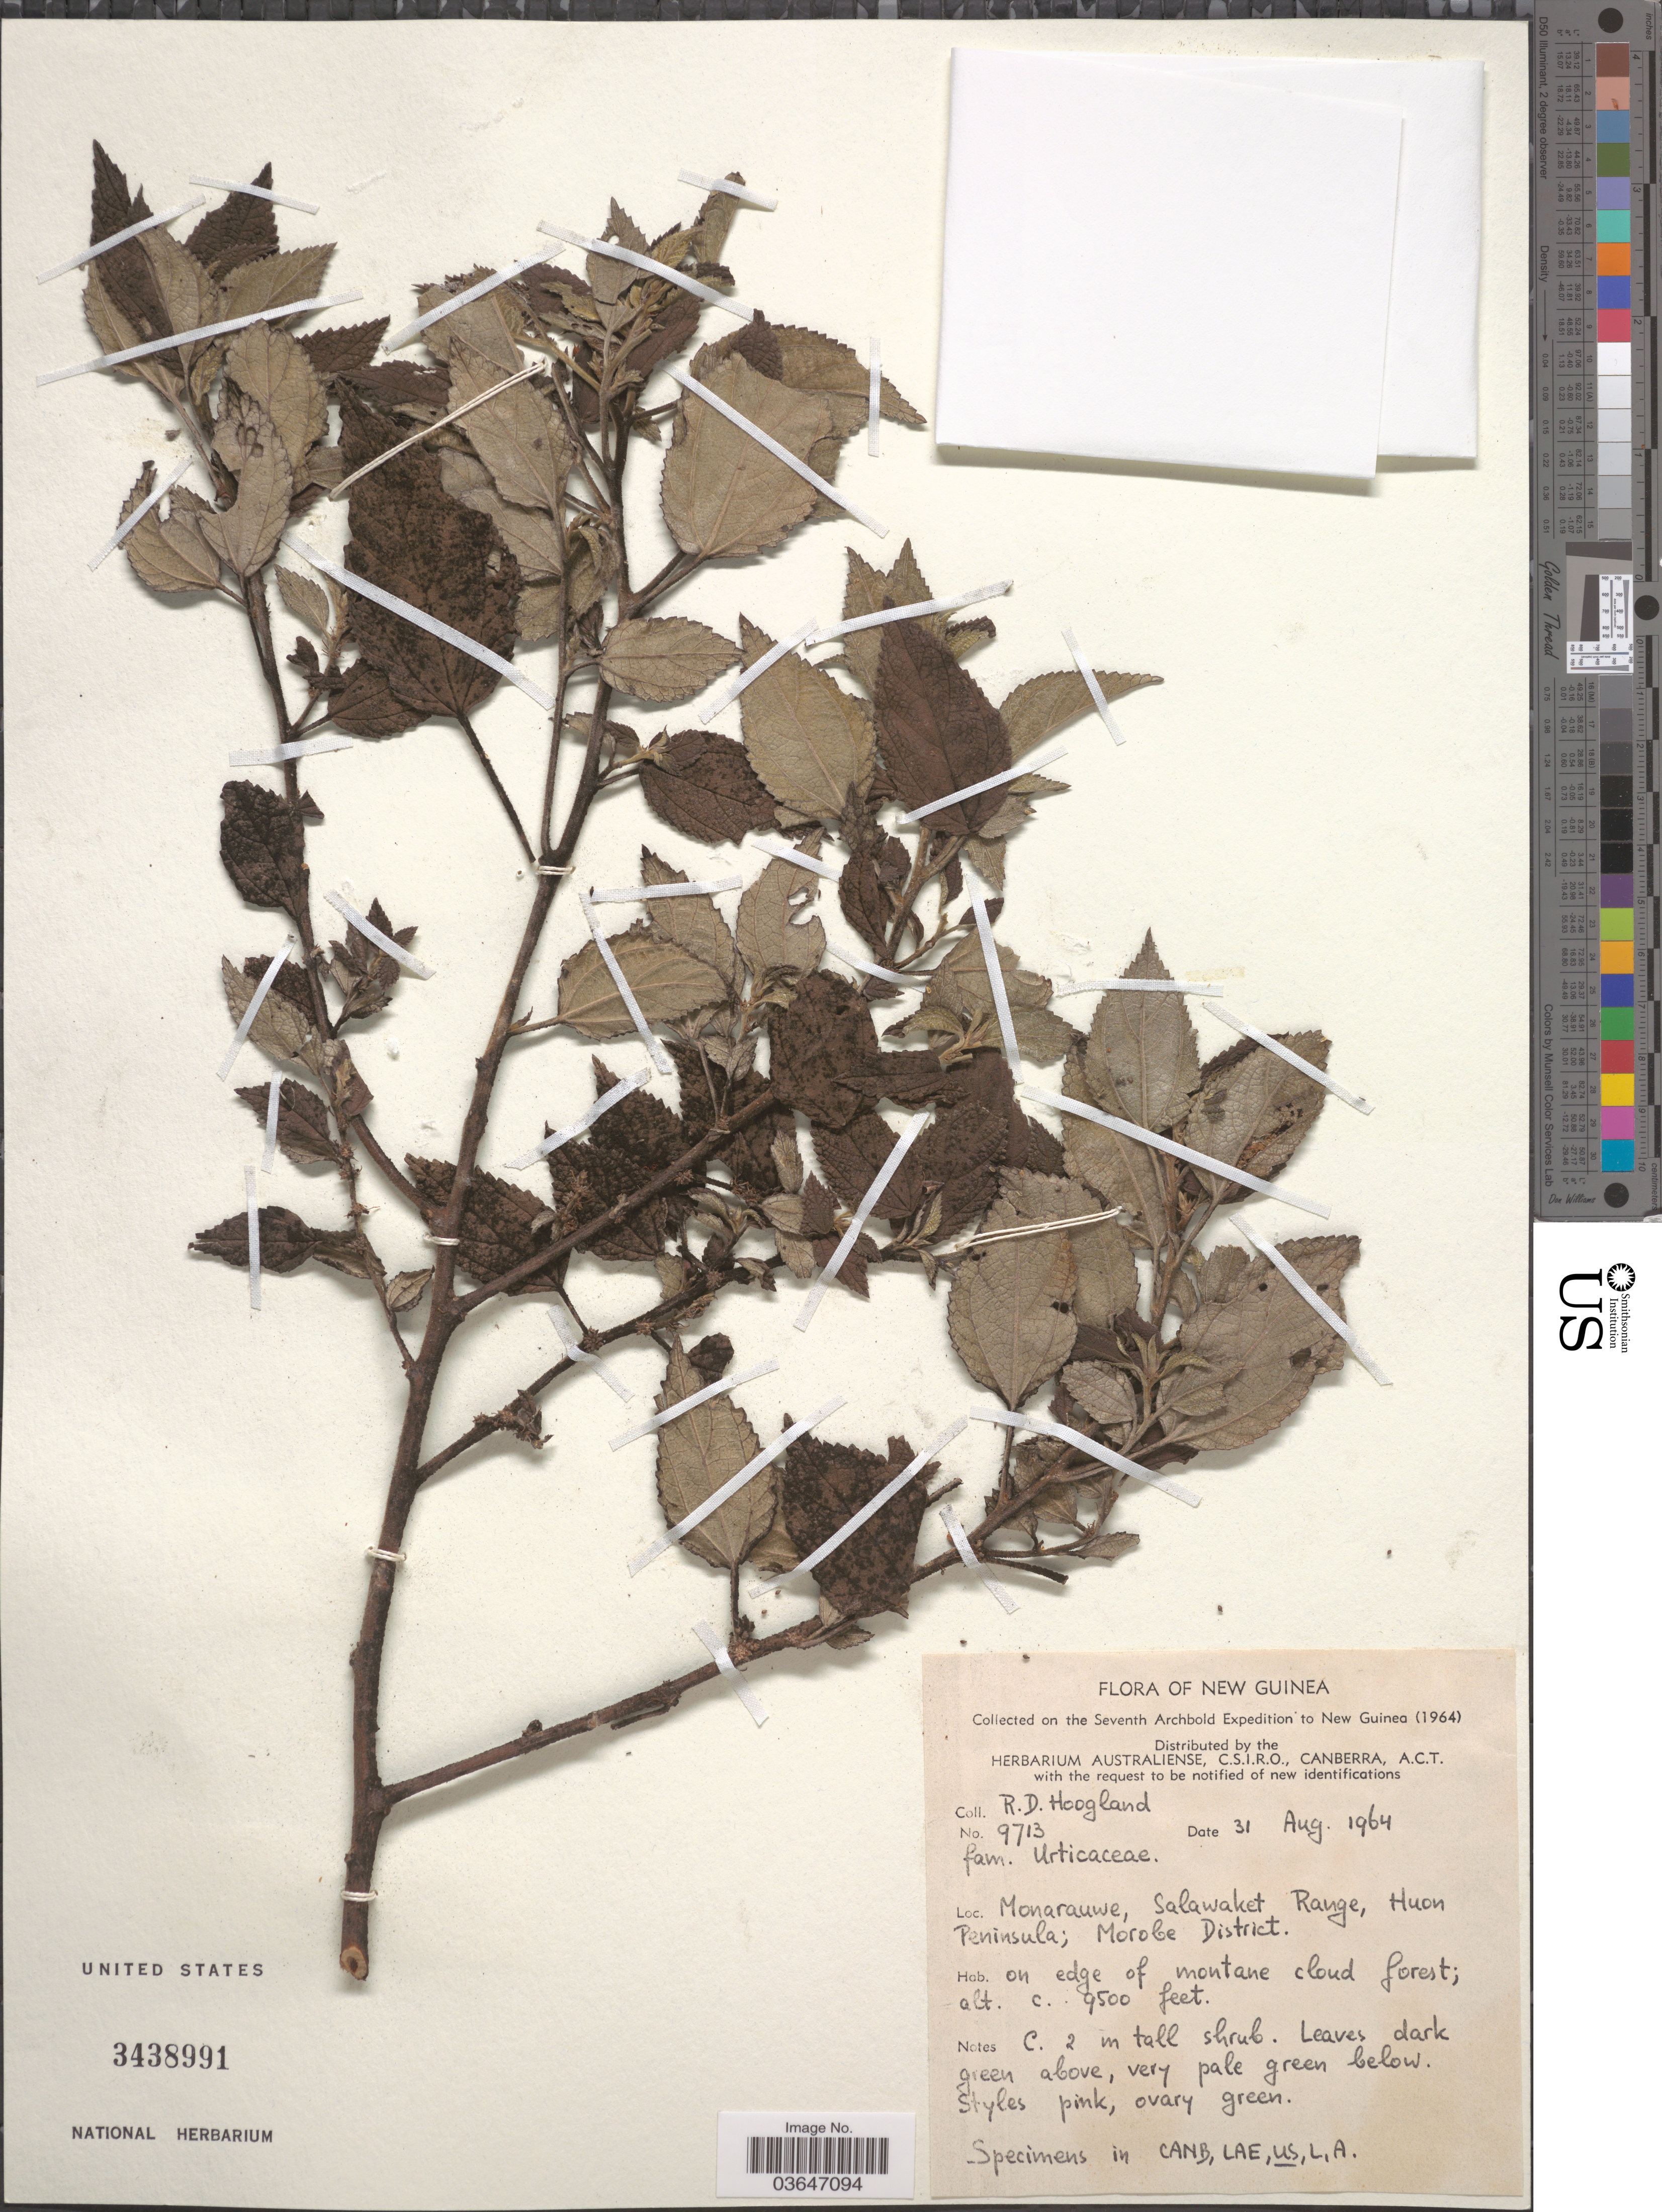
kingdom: Plantae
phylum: Tracheophyta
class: Magnoliopsida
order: Proteales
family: Proteaceae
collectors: R. D. Hoogland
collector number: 9713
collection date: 1964-08-31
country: Papua New Guinea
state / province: Morobe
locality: New Guinea. Monarauwe, Salawaket Range, Huon Peninsula; Morobe District.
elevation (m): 2896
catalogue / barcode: US 3438991